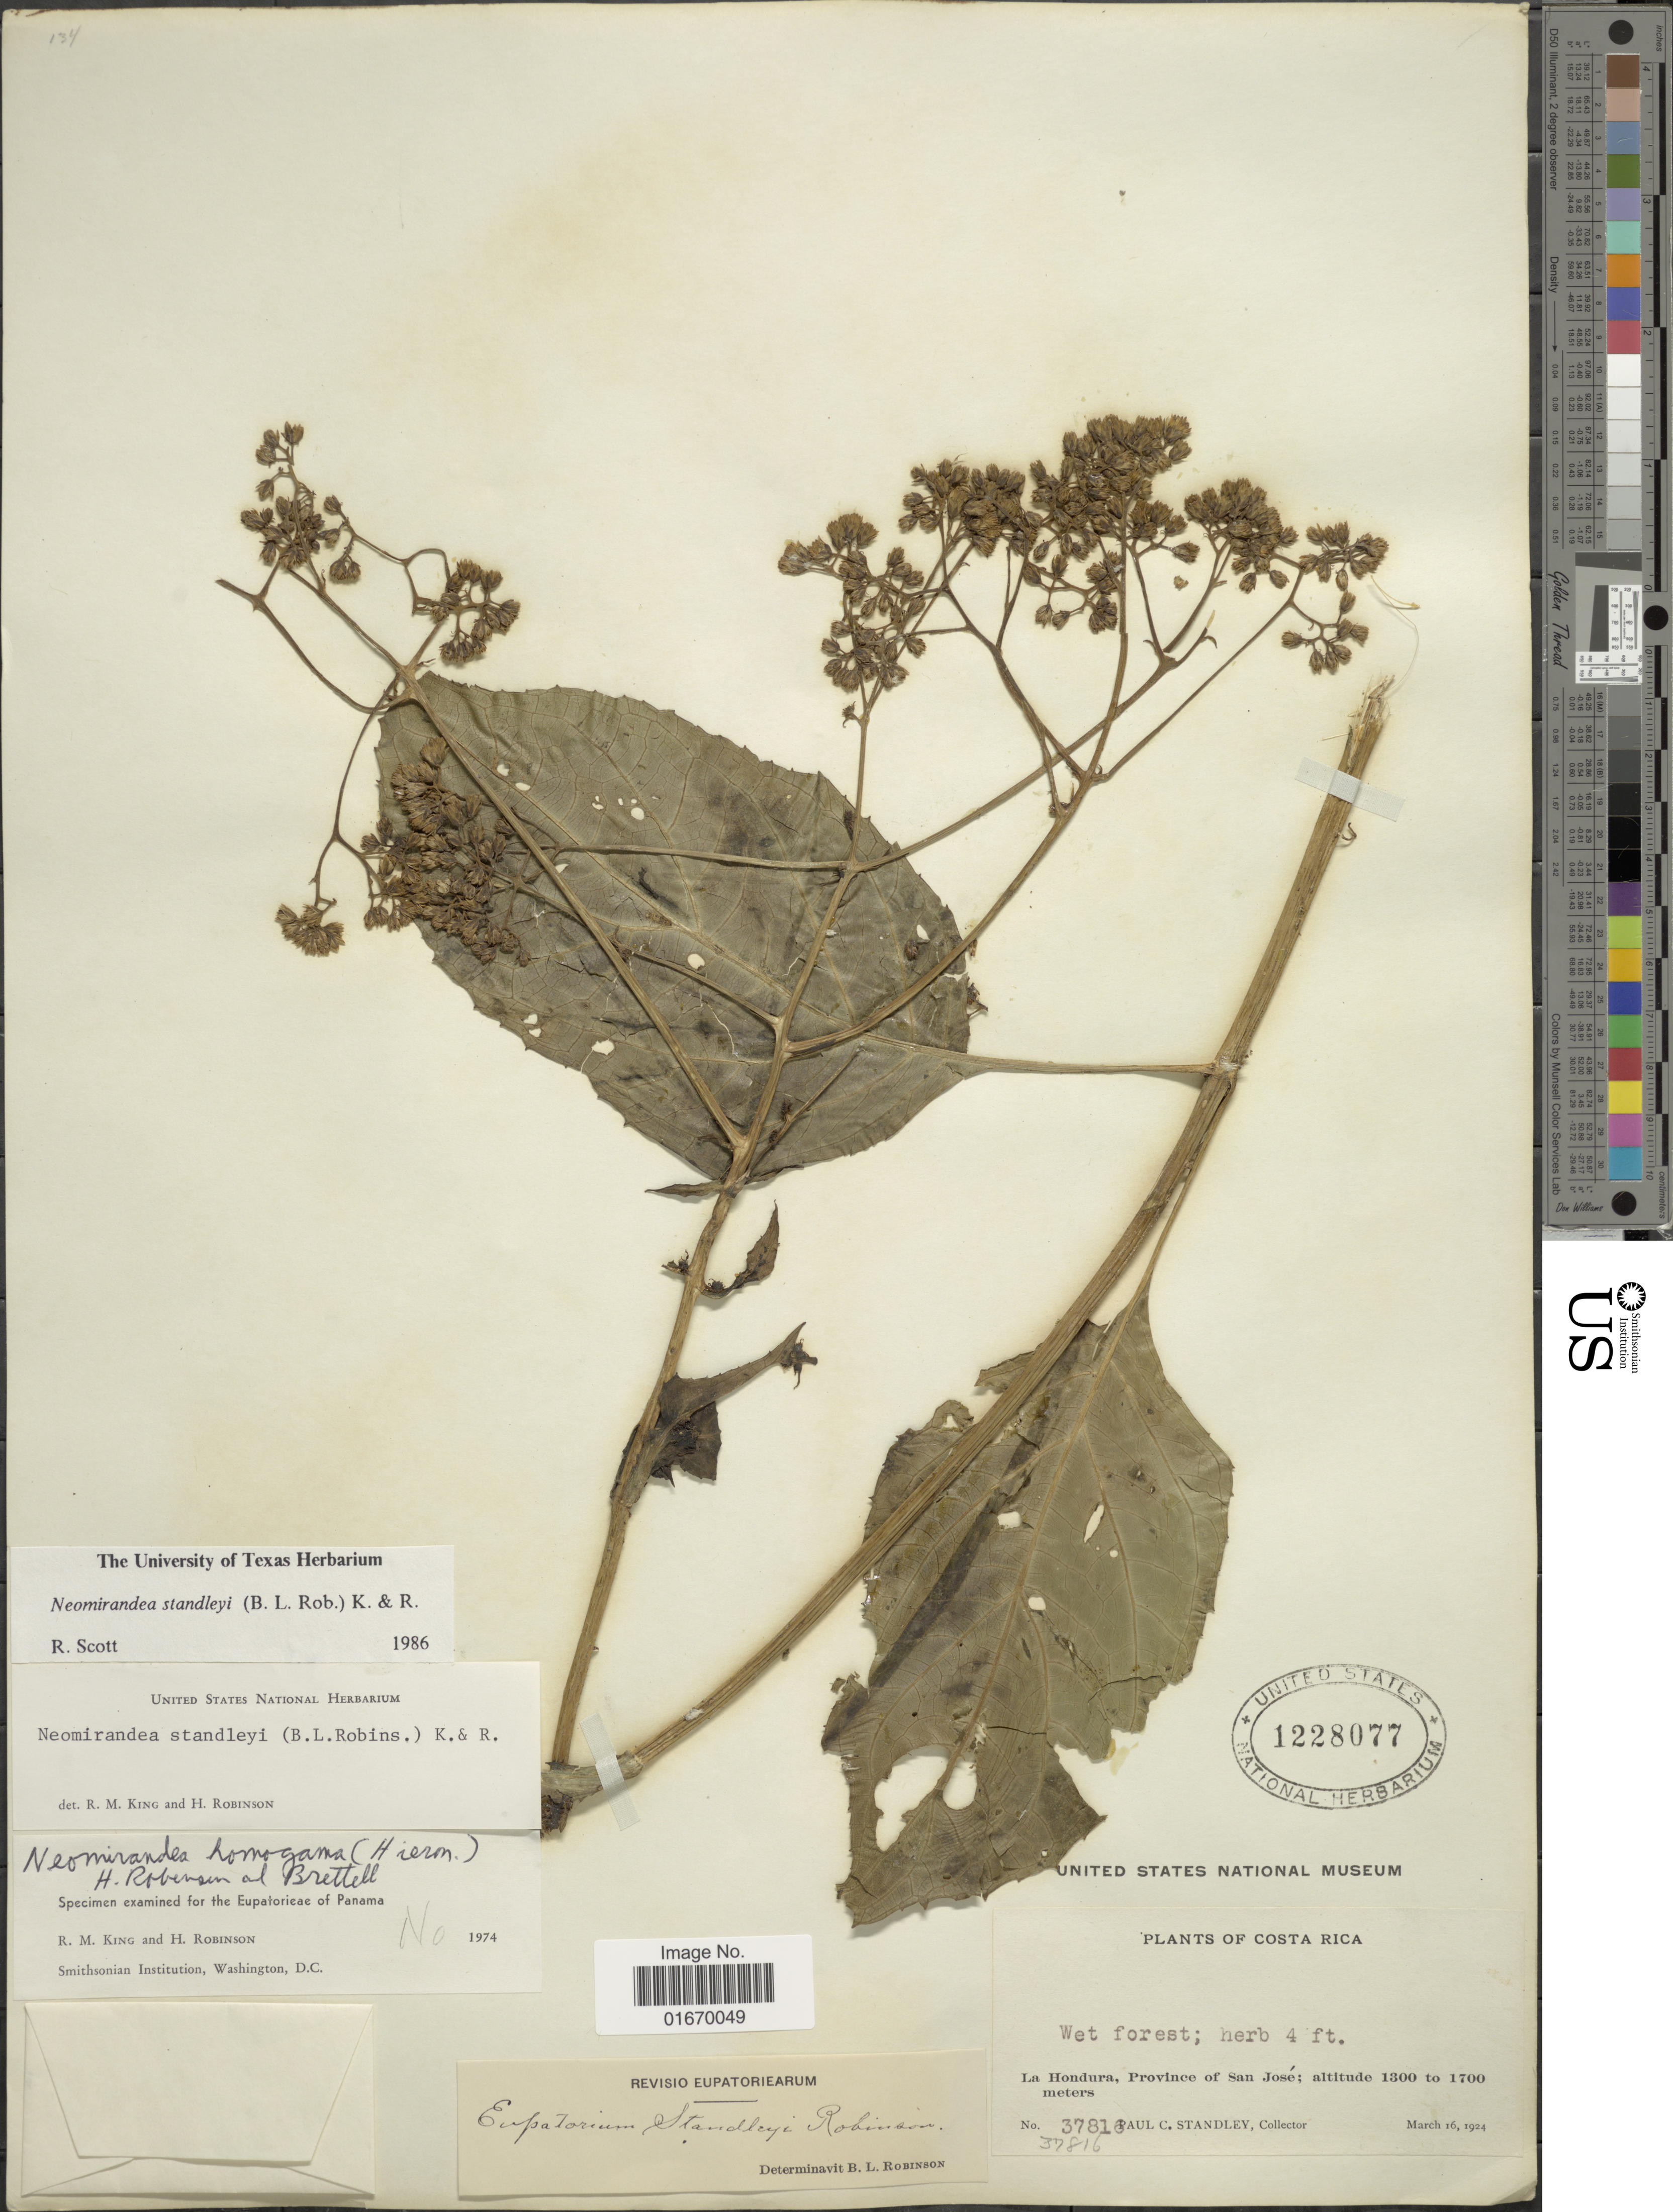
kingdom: Plantae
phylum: Tracheophyta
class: Magnoliopsida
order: Asterales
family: Asteraceae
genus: Neomirandea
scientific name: Neomirandea standleyi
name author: (B.L. Rob.) R.M. King & H. Rob.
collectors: P. C. Standley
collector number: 3781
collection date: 1924-03-16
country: Costa Rica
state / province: San José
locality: La Hondura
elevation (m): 1300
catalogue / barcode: US 1228077